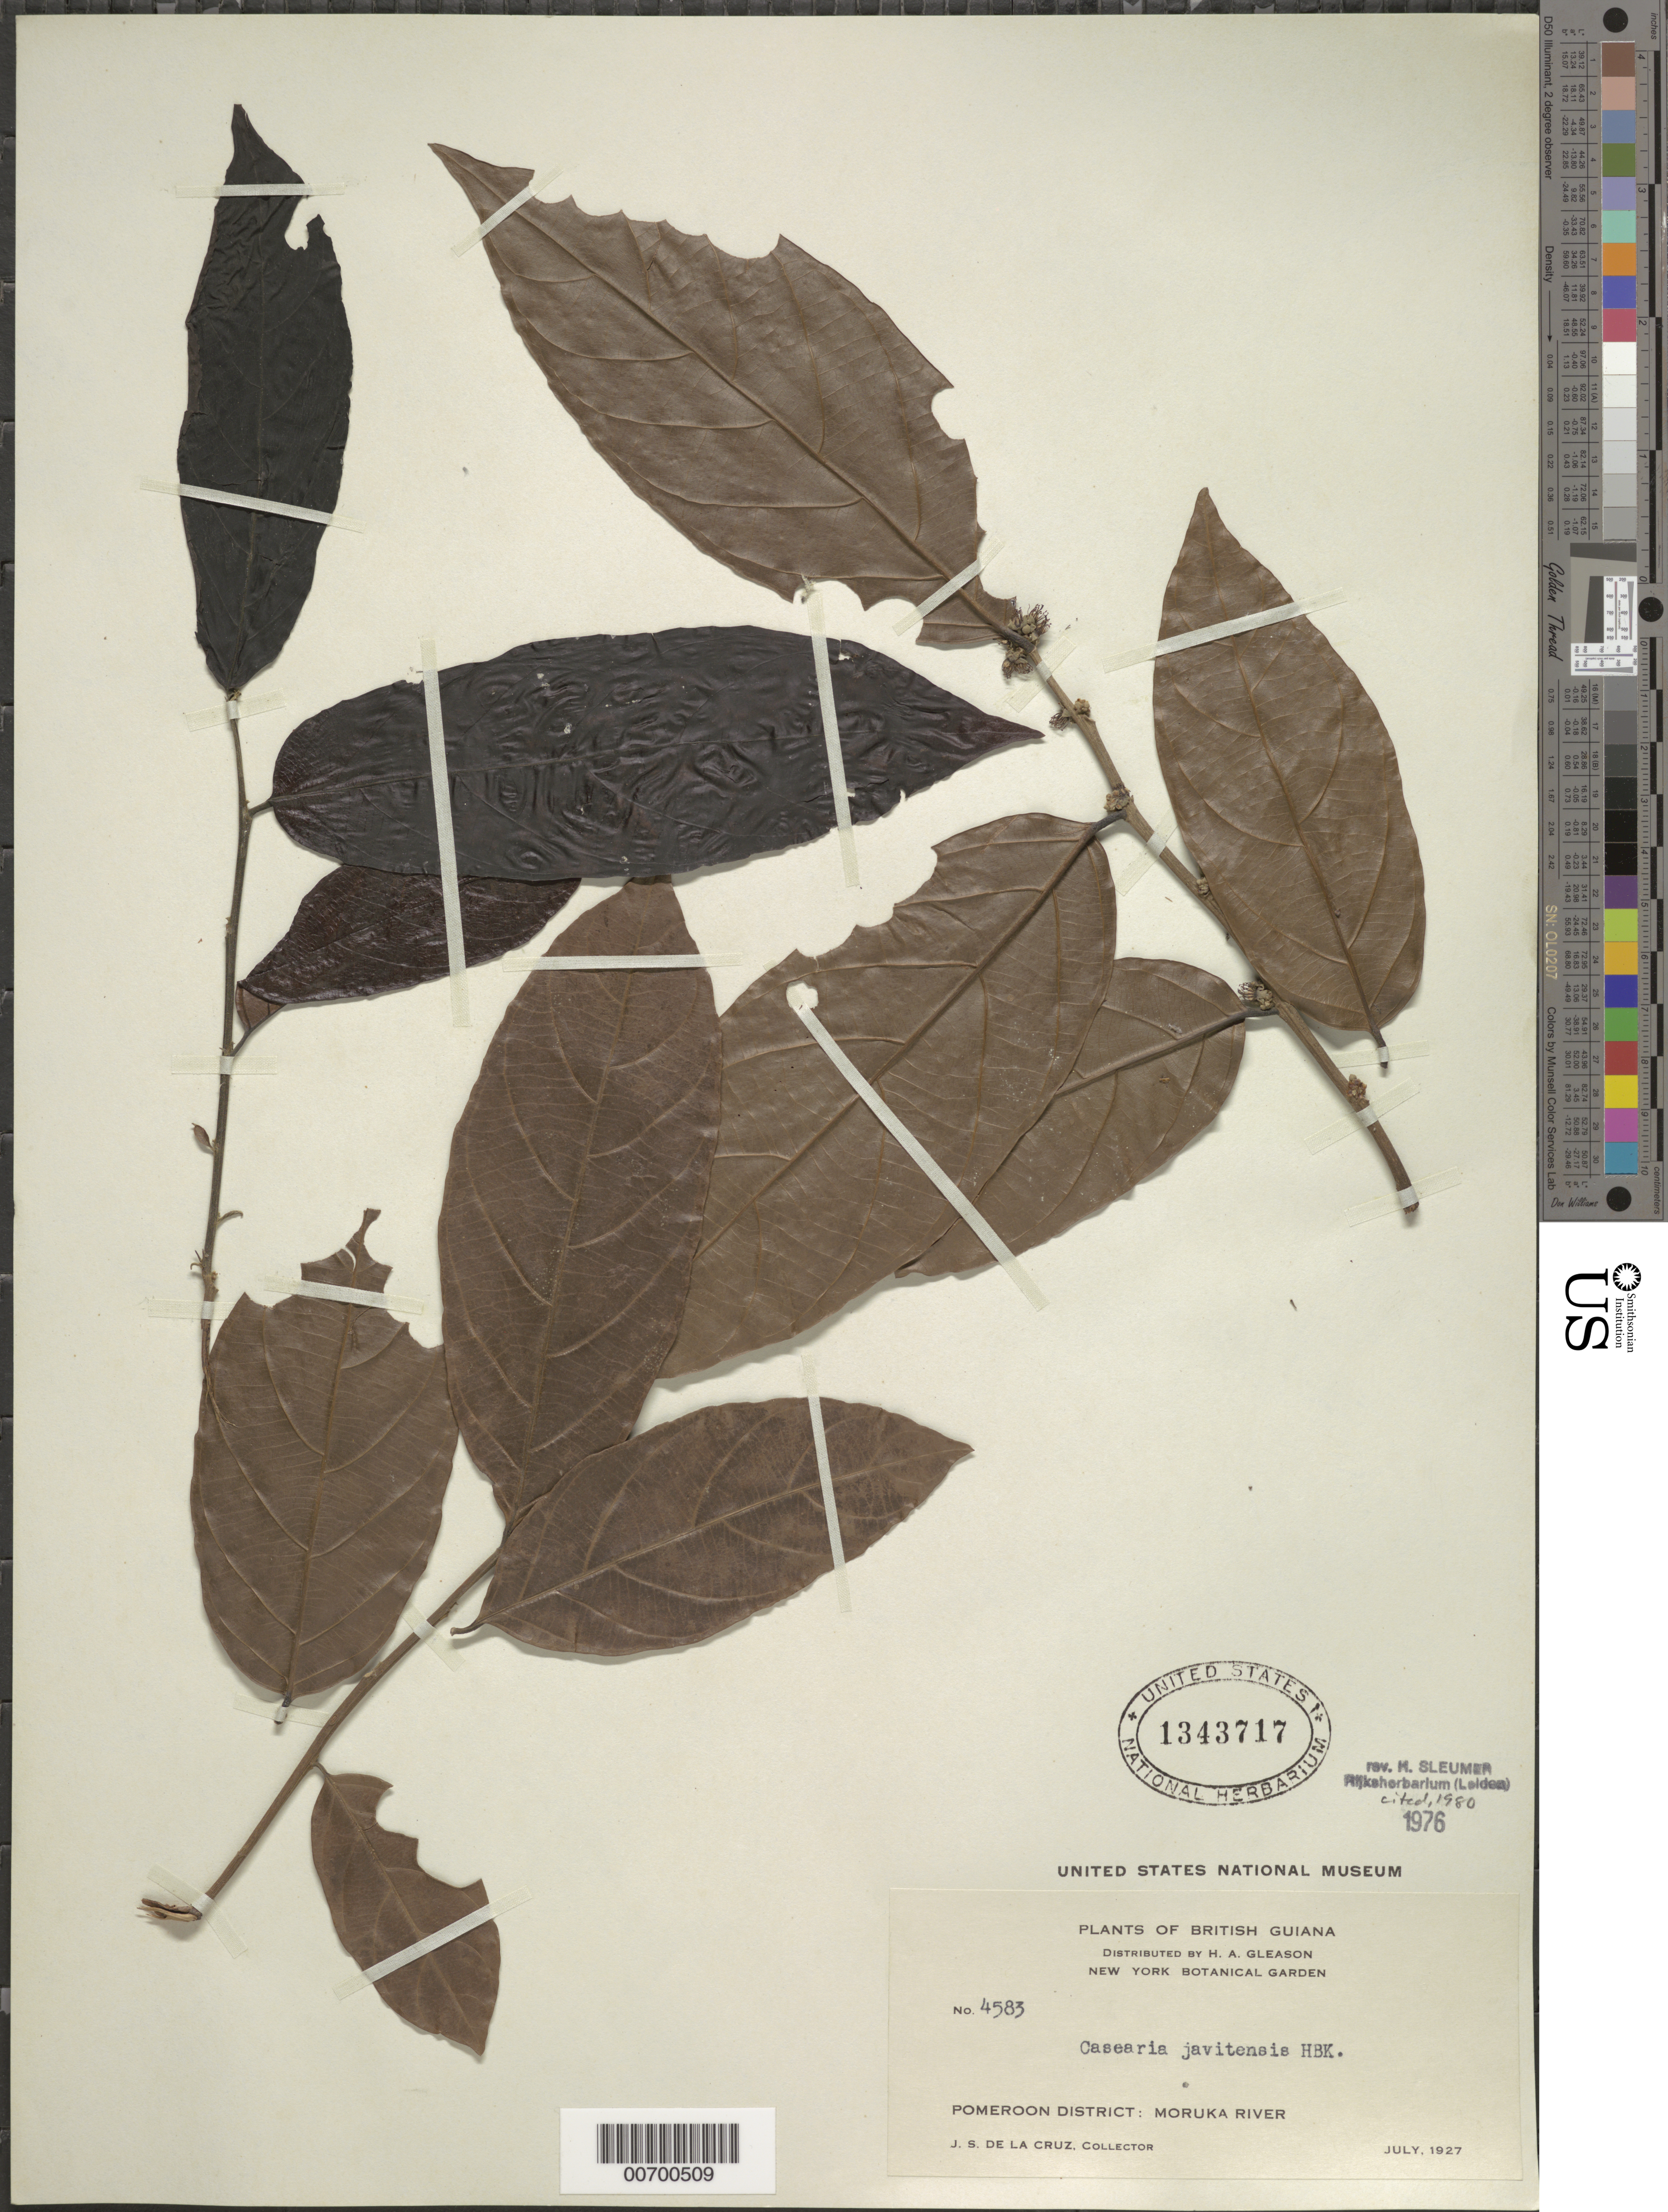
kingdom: Plantae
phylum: Tracheophyta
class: Magnoliopsida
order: Malpighiales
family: Salicaceae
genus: Piparea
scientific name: Piparea multiflora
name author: C.F. Gaertn.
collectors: J. S. de la Cruz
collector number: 4583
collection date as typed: Jul-27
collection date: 1927-07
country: Guyana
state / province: Barima-Waini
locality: Moruka R., Pomeroon Dist.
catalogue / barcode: US 1343717